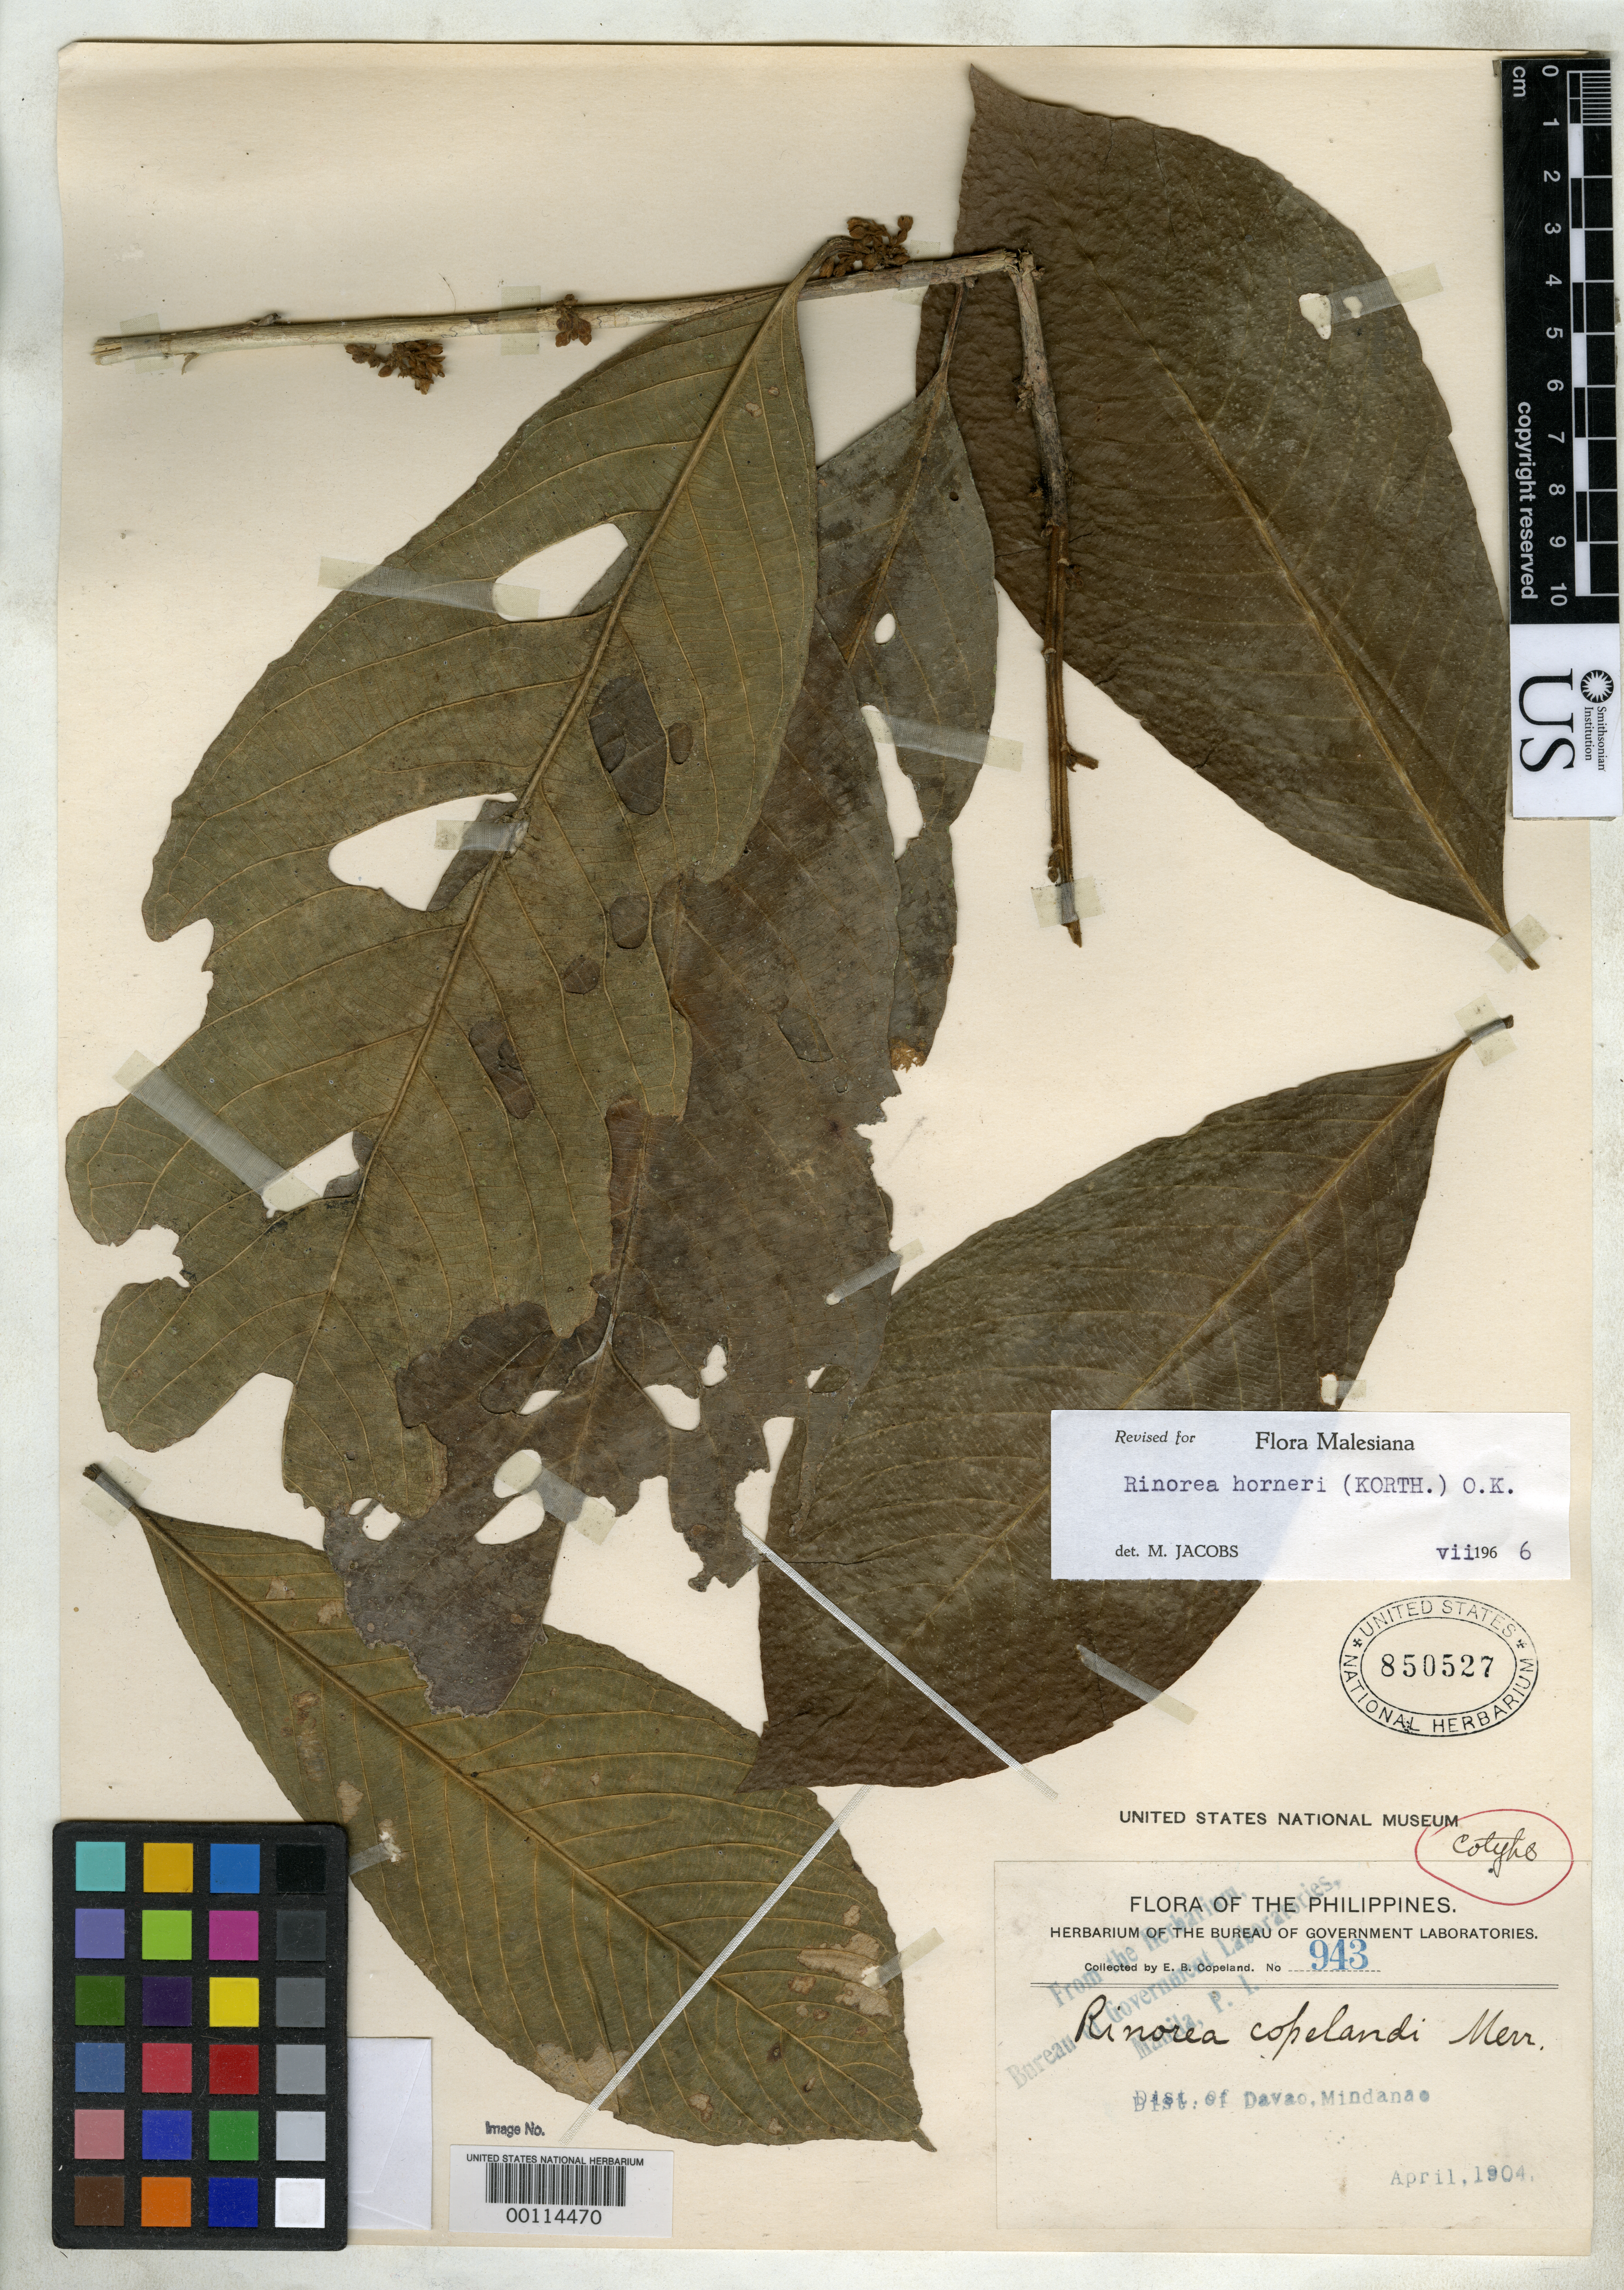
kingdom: Plantae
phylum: Tracheophyta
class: Magnoliopsida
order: Malpighiales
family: Violaceae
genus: Rinorea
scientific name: Rinorea copelandii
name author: Merr.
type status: Type Collection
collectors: E. B. Copeland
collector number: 943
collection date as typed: Apr 1904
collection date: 1904-04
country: Philippines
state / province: Davao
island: Mindanao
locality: Catalonan.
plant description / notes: Annotated as lectotype by J.M. DeMuria, 2018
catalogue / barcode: US 850527